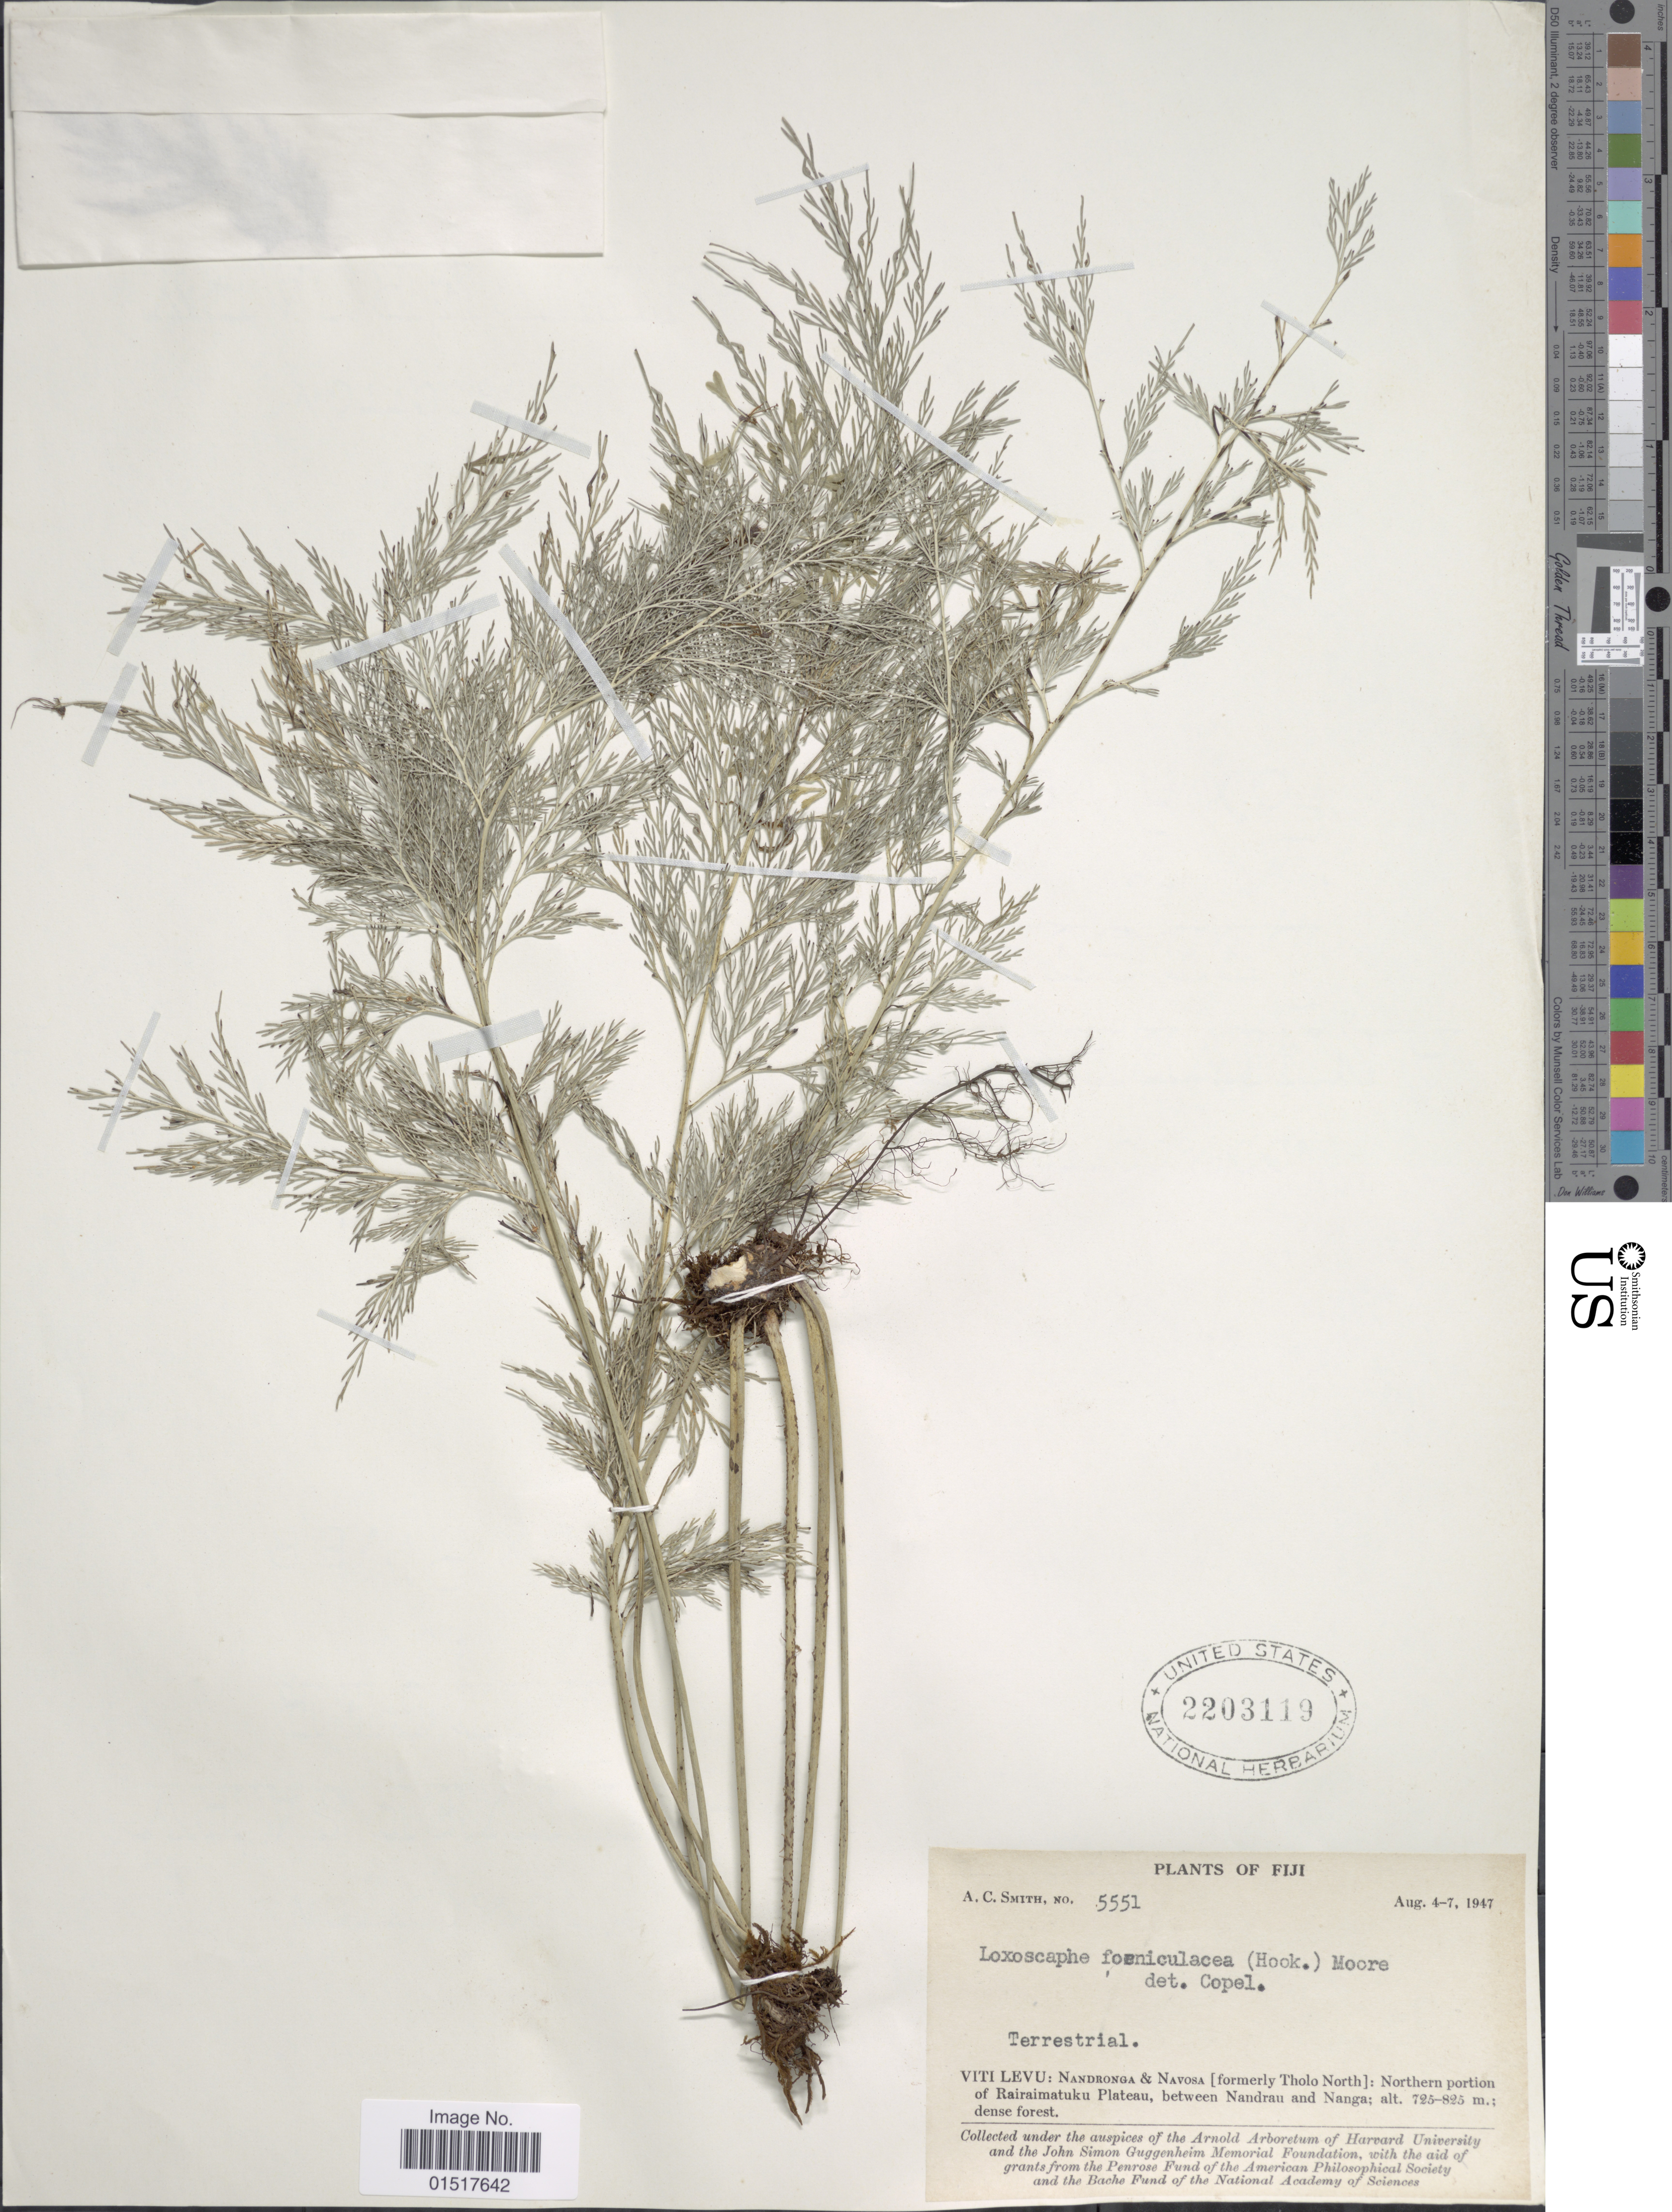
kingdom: Plantae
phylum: Tracheophyta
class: Polypodiopsida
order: Polypodiales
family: Aspleniaceae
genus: Asplenium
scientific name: Asplenium foeniculaceum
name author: (Hook.) T. Moore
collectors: A. C. Smith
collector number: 5551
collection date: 1947-08-04/1947-08-07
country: Fiji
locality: Viti Levu: Nandronga & Navosa [formerly Tholo North]: Northern portion of Rairaimatuku Plateau, between Nandrau and Nanga.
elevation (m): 725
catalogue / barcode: US 2203119